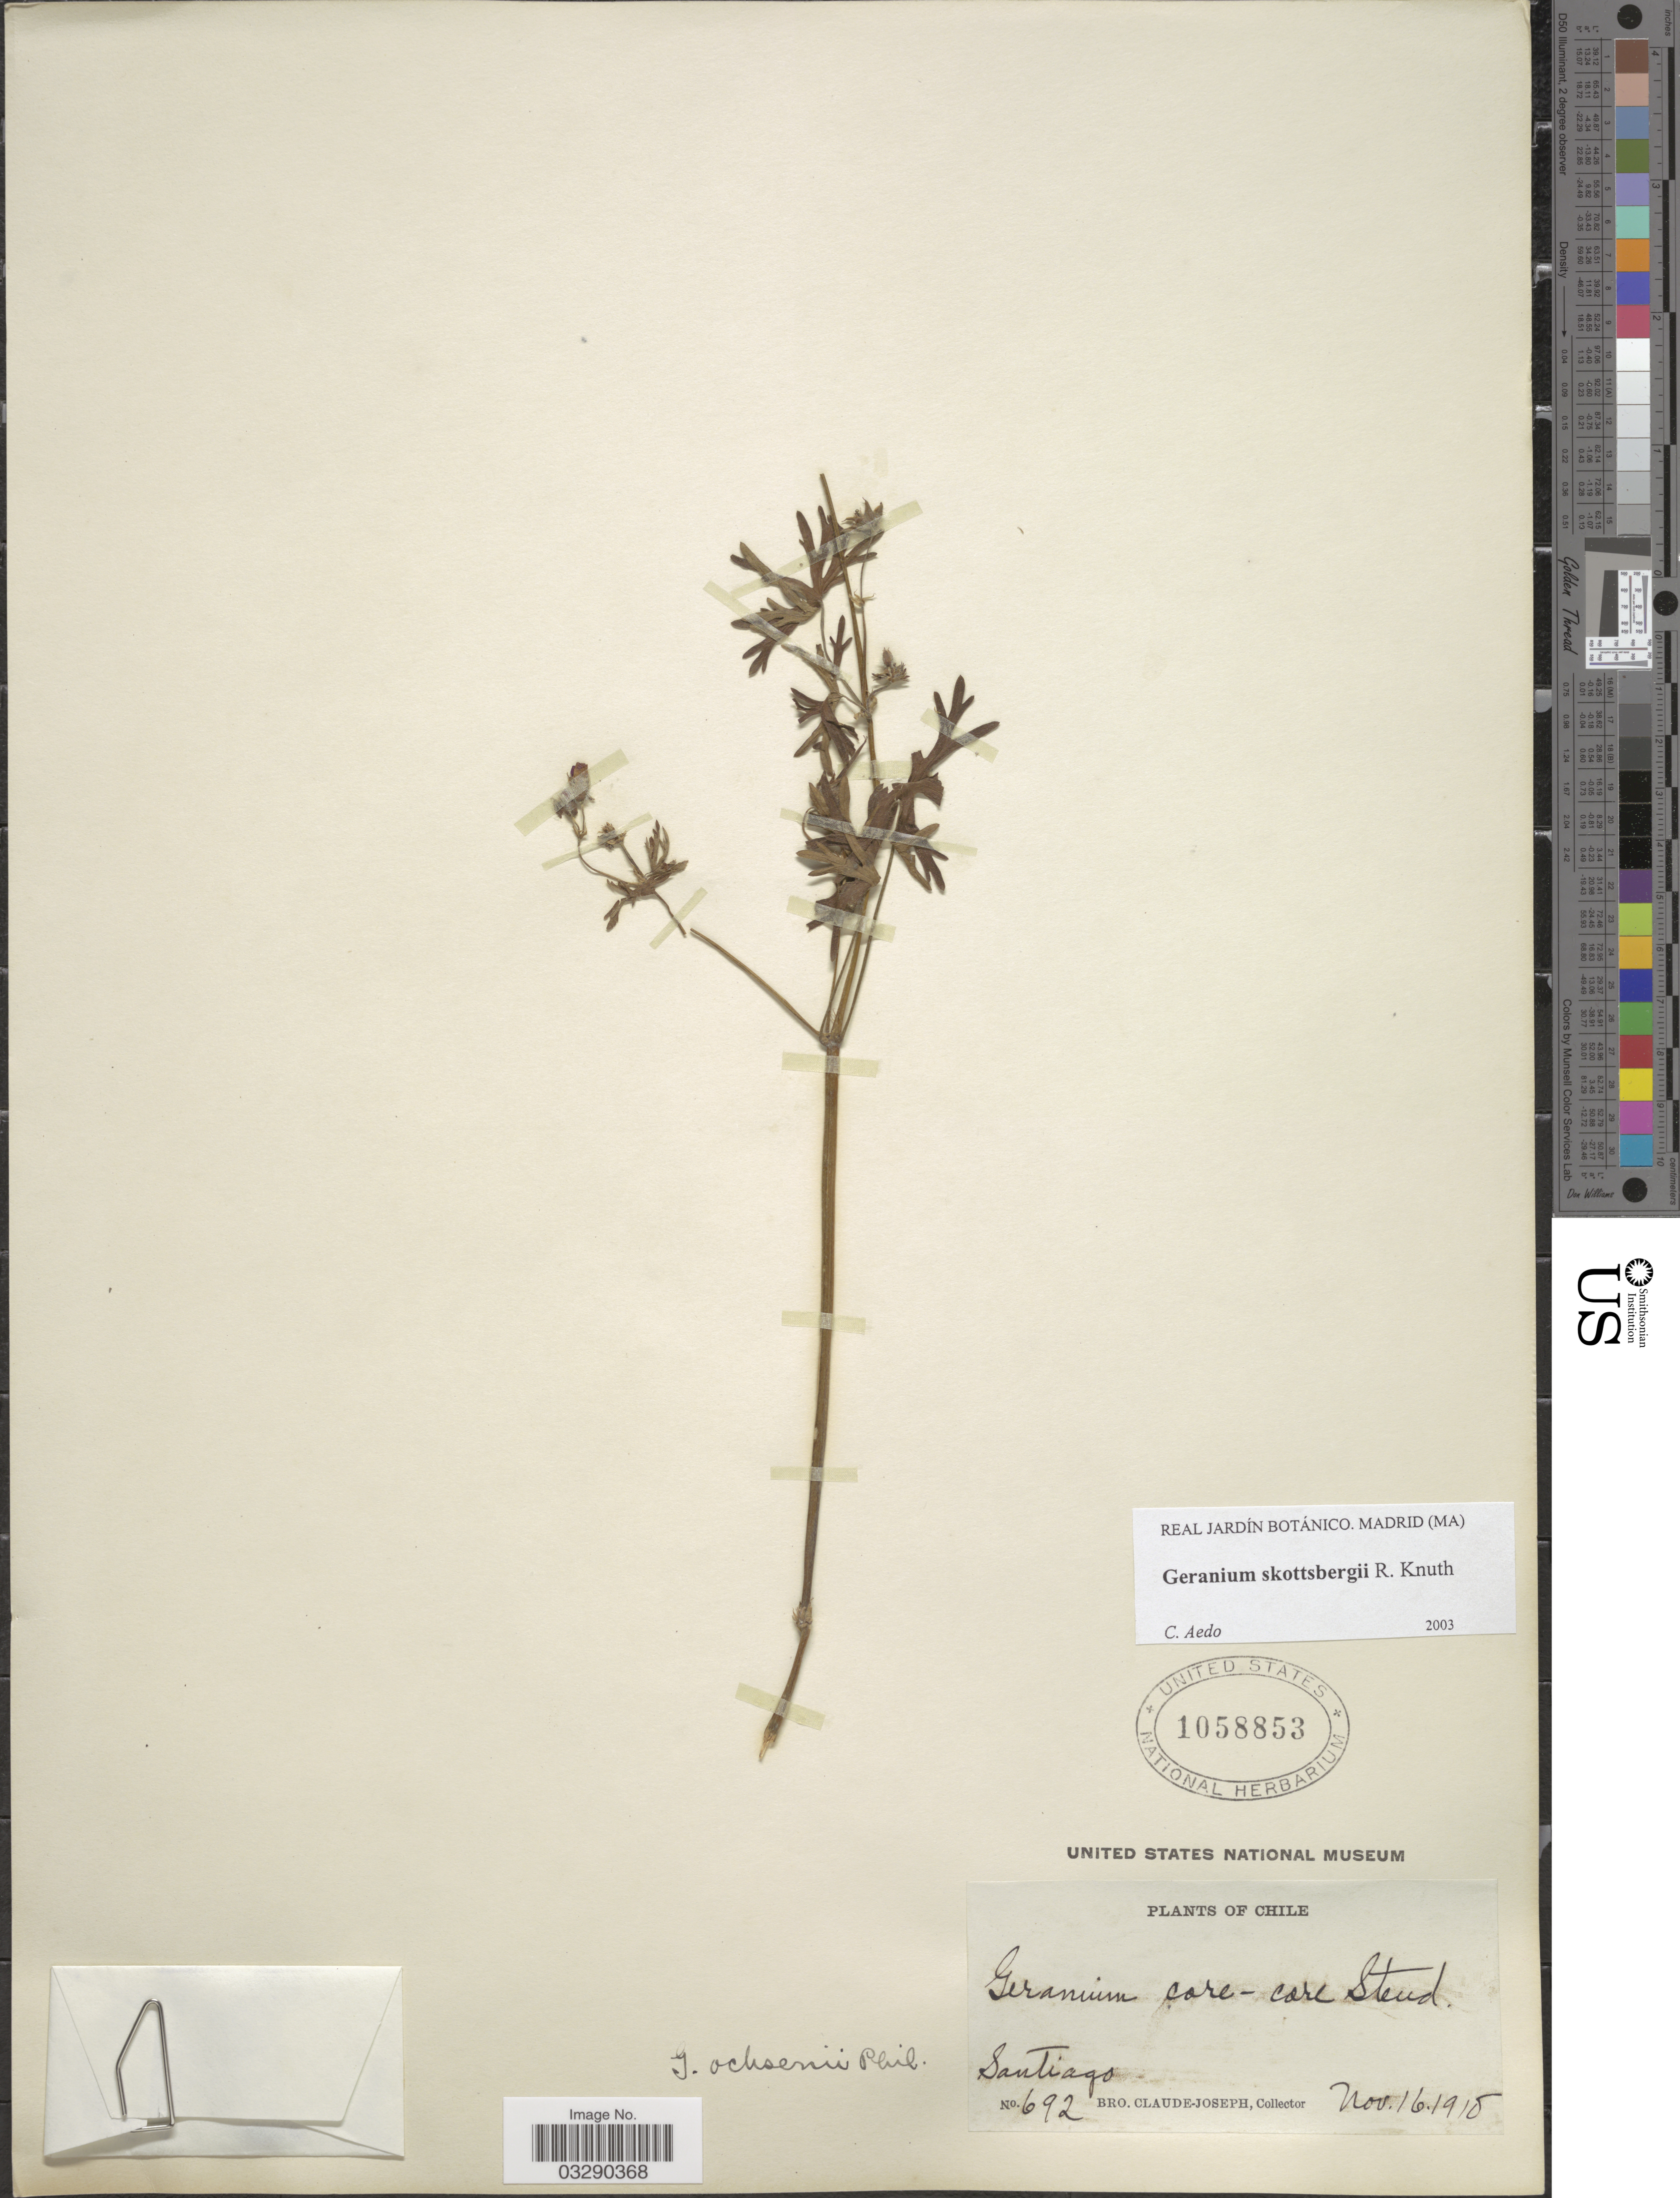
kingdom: Plantae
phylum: Tracheophyta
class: Magnoliopsida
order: Geraniales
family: Geraniaceae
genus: Geranium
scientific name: Geranium skottsbergii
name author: R. Knuth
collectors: Bro. Claude-Joseph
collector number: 692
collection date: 1918-11-16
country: Chile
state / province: Región Metropolitana (RM)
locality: Santiago.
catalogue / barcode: US 1058853